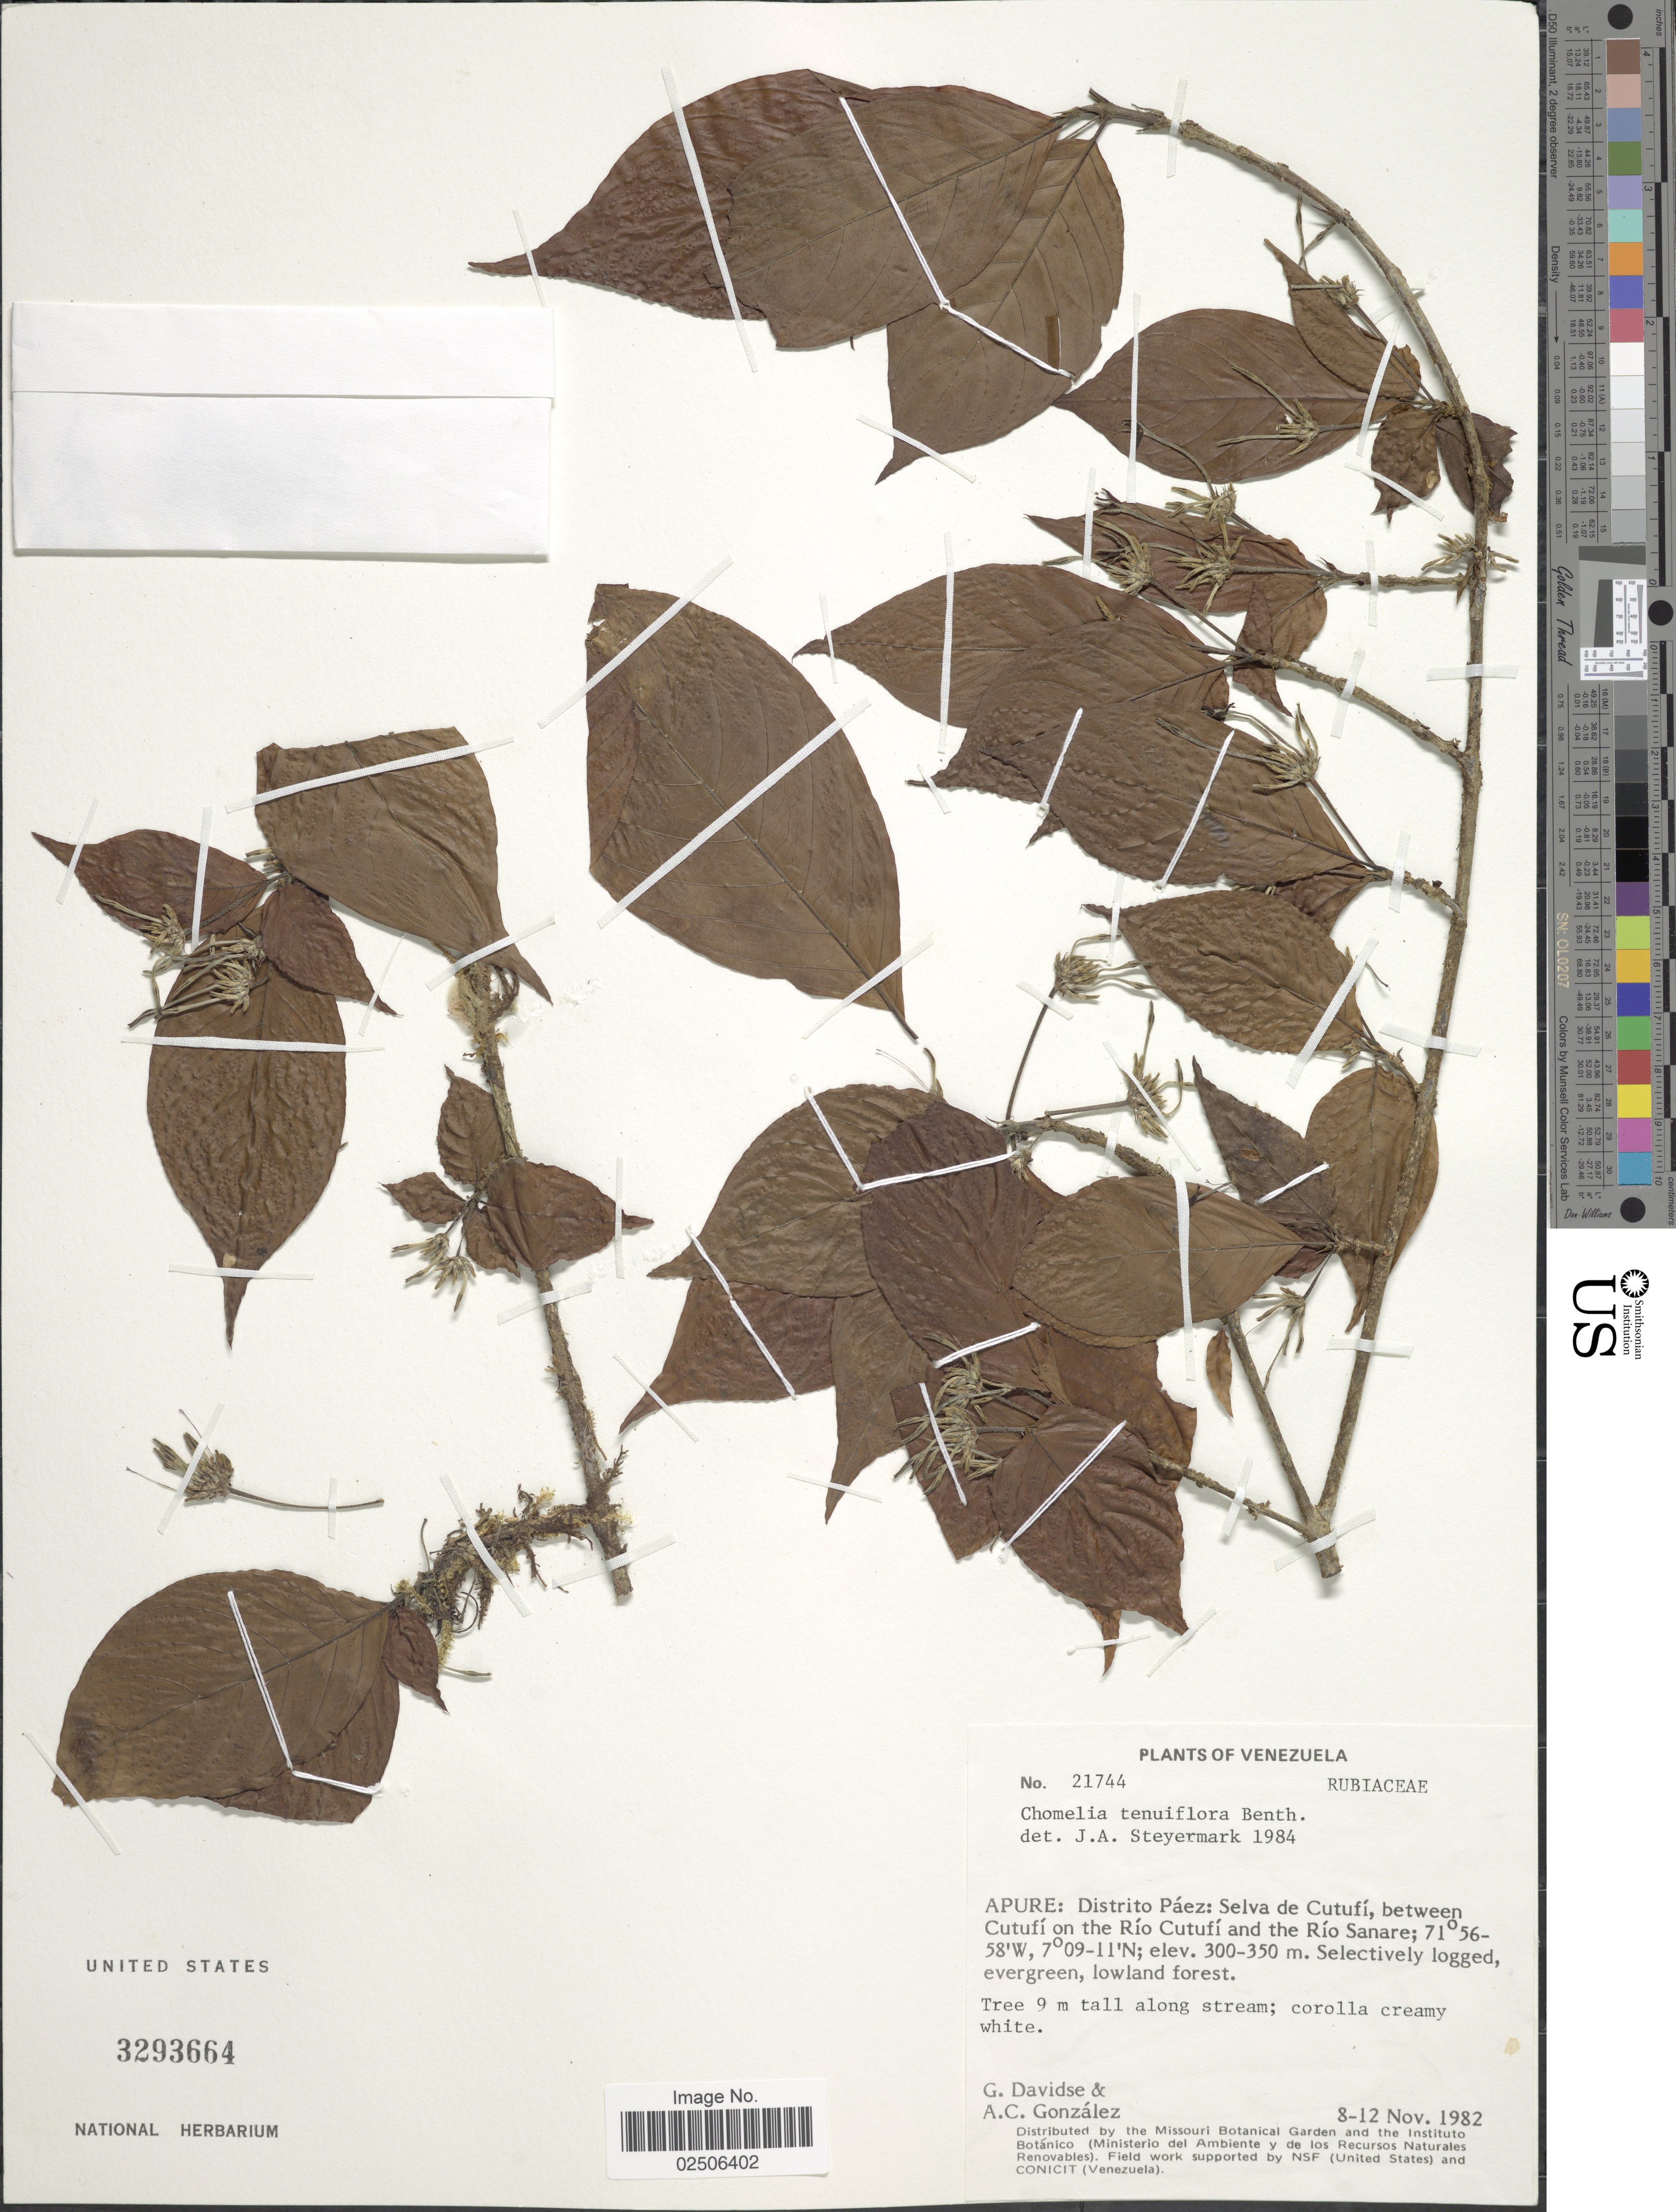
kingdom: Plantae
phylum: Tracheophyta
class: Magnoliopsida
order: Gentianales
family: Rubiaceae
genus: Chomelia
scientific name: Chomelia tenuiflora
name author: Benth.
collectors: G. Davidse & A. C. González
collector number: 21744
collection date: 1982-11-08/1982-11-12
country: Venezuela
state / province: Apure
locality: Distrio Paez: Selva de Cutufi, between Cutifi on the Rio Cutufi and the Rio Sanare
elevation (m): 300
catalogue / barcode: US 3293664